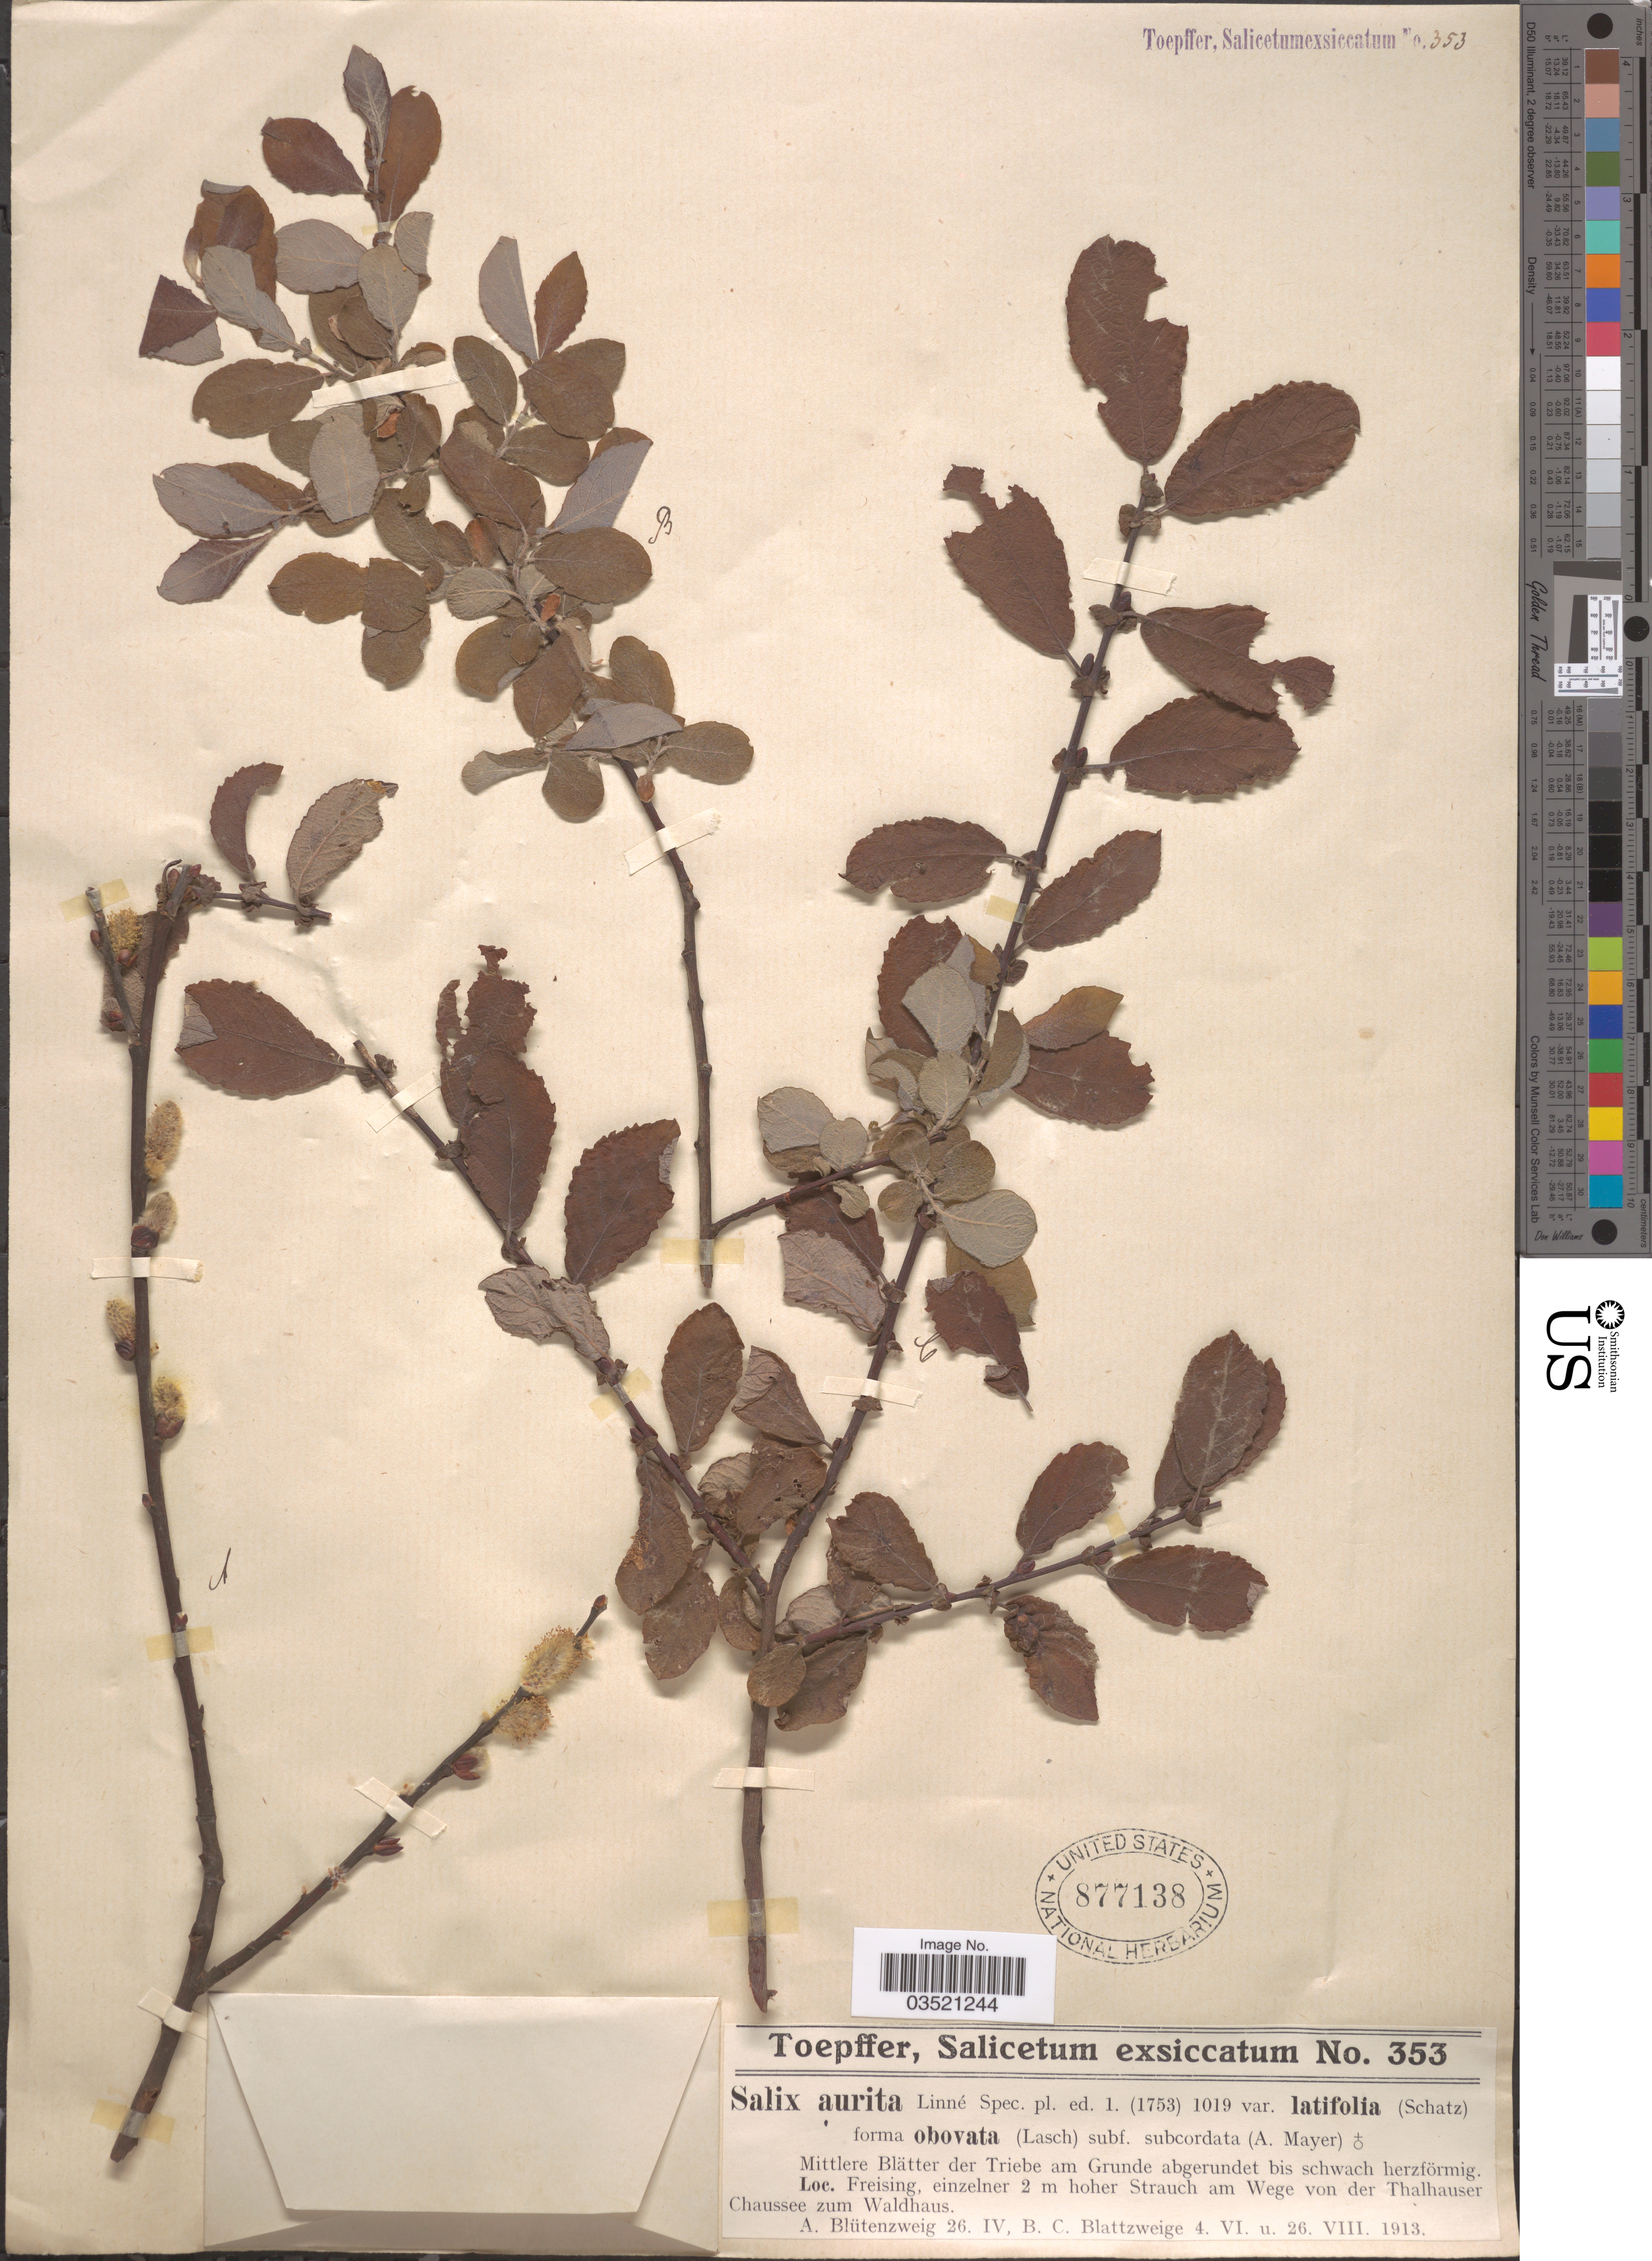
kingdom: Plantae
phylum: Tracheophyta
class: Magnoliopsida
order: Malpighiales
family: Salicaceae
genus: Salix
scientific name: Salix aurita var. latifolia f. obovata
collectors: A. Toepffer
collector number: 353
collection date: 1913-04-26/1913-08-26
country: Germany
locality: Freising, einzelner 2 m hoher Strauch am Wege von der Thalhauser Chaussee zum Waldhaus.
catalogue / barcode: US 877138